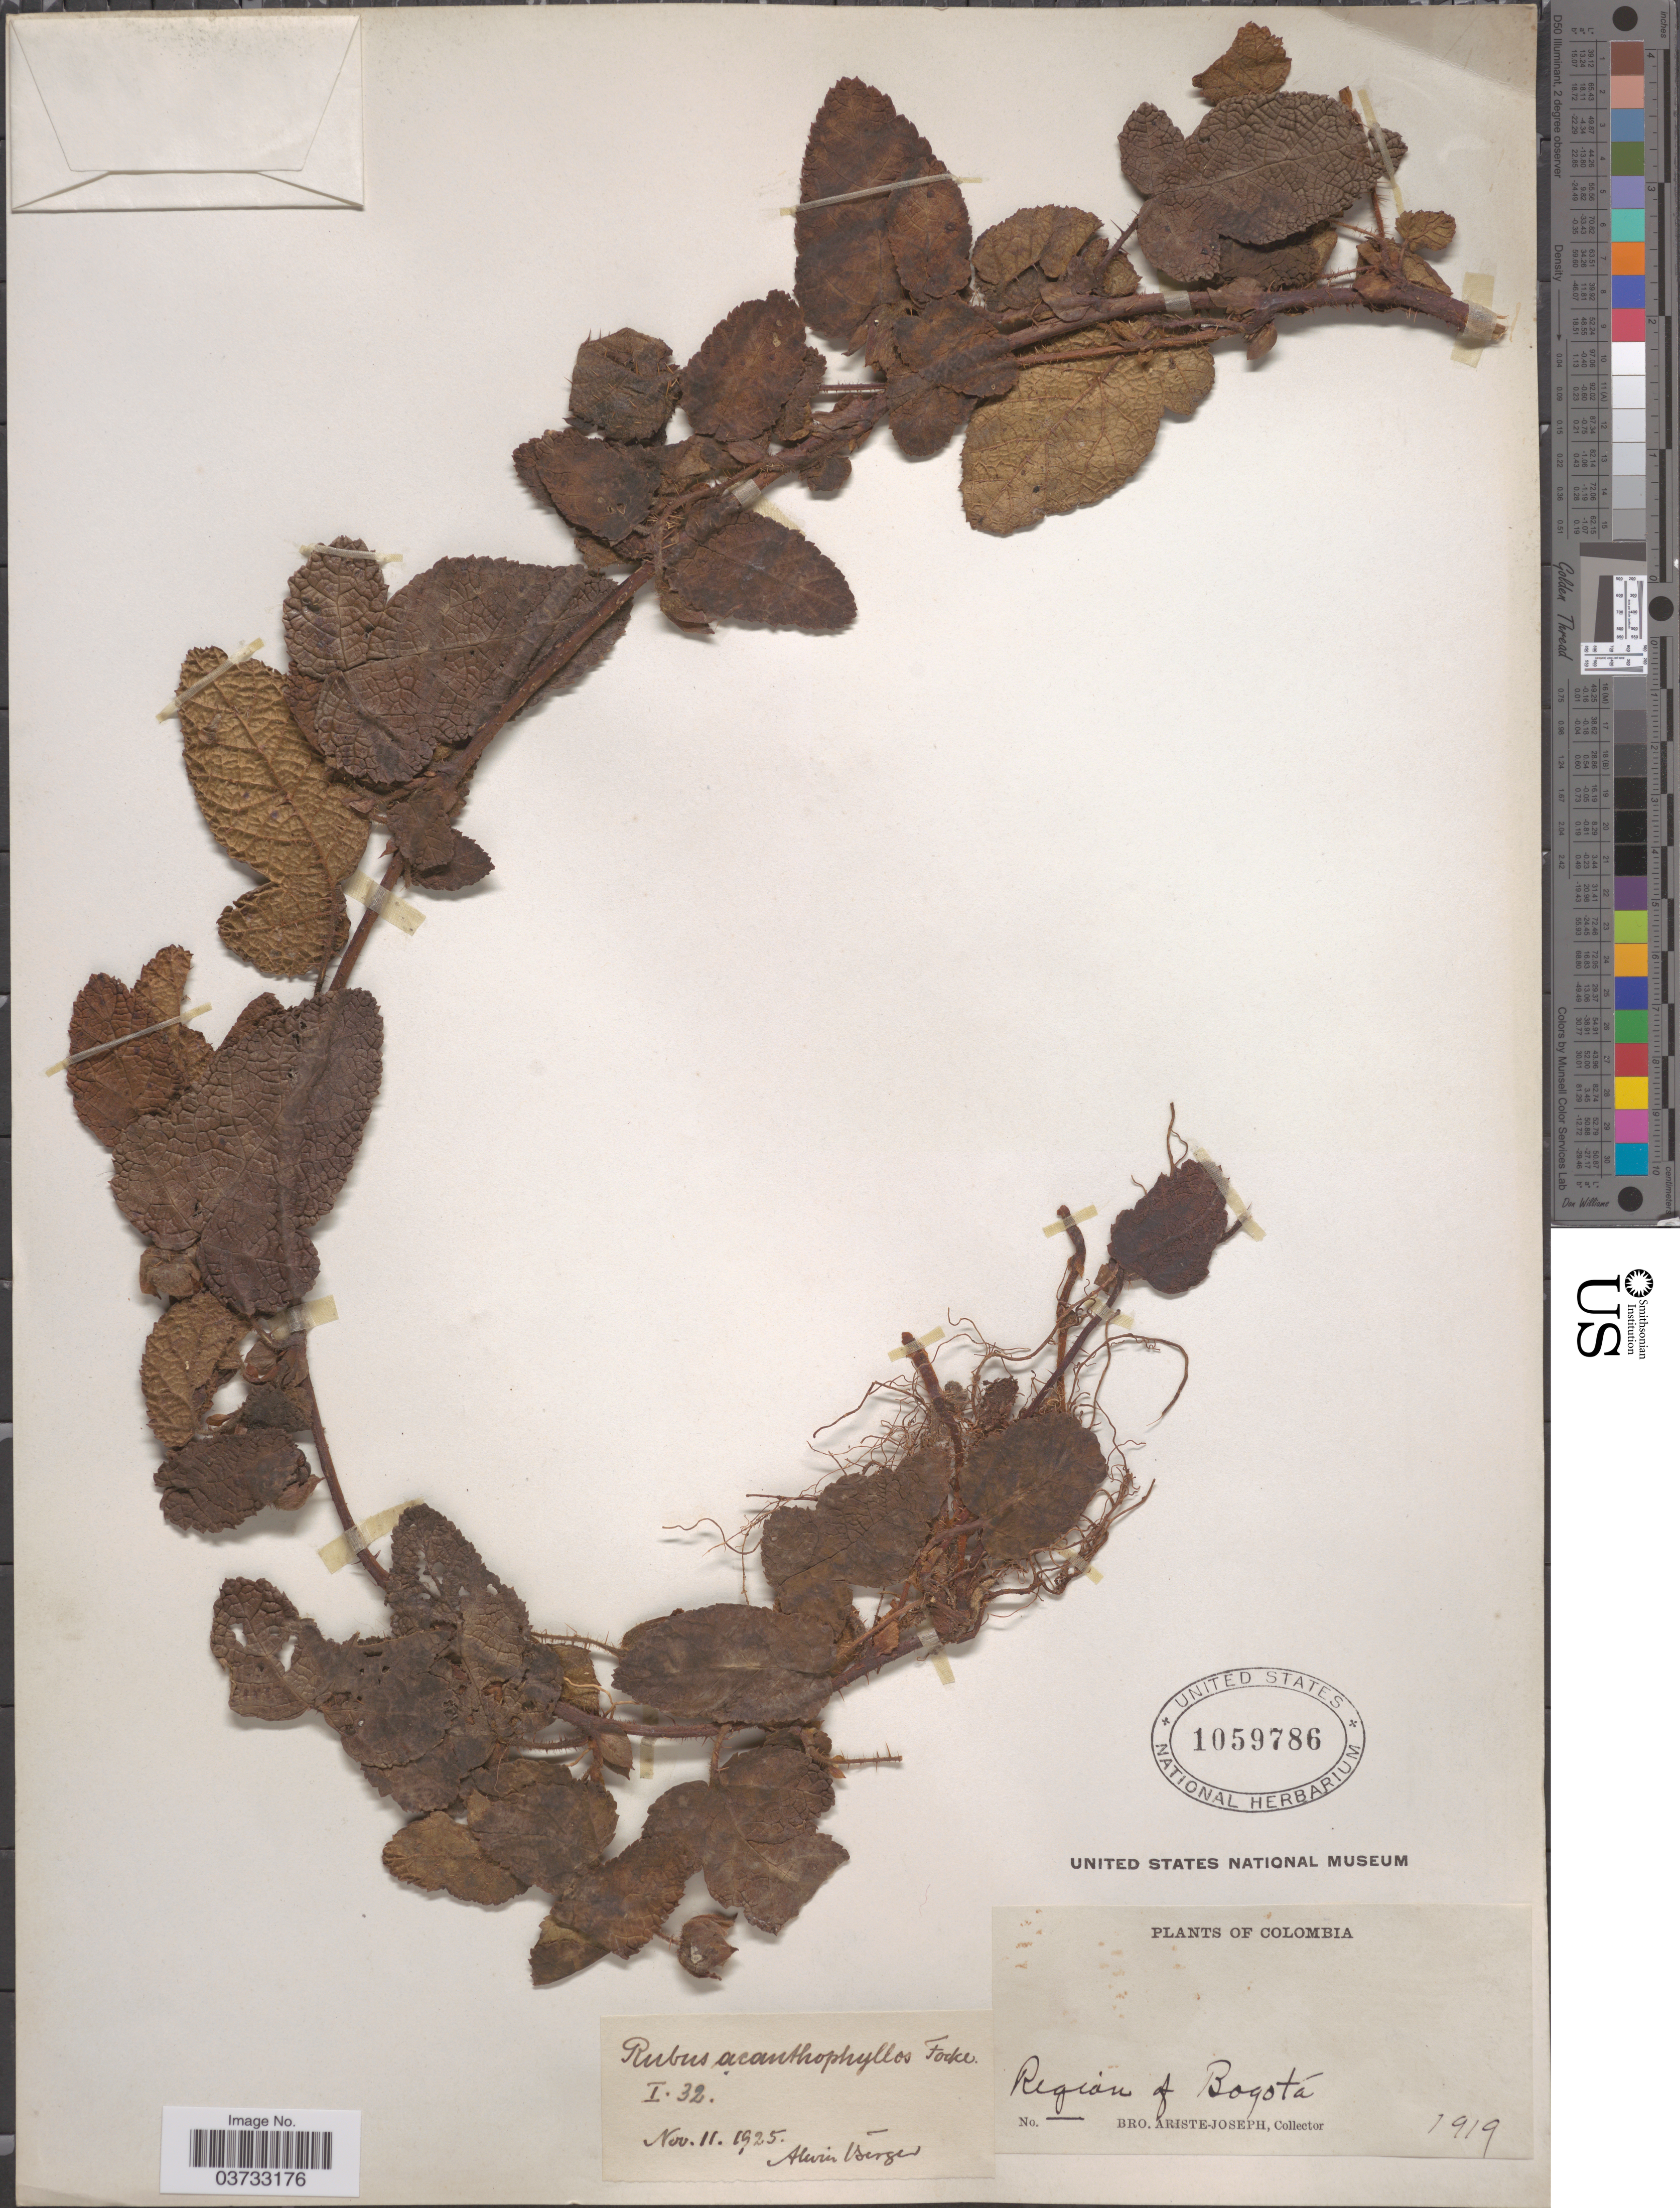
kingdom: Plantae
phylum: Tracheophyta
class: Magnoliopsida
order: Rosales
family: Rosaceae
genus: Rubus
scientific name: Rubus acanthophyllos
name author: Focke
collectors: Bro. Ariste-Joseph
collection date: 1919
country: Colombia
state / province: Bogota D.C.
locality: Region of Bogotá.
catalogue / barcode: US 1059786